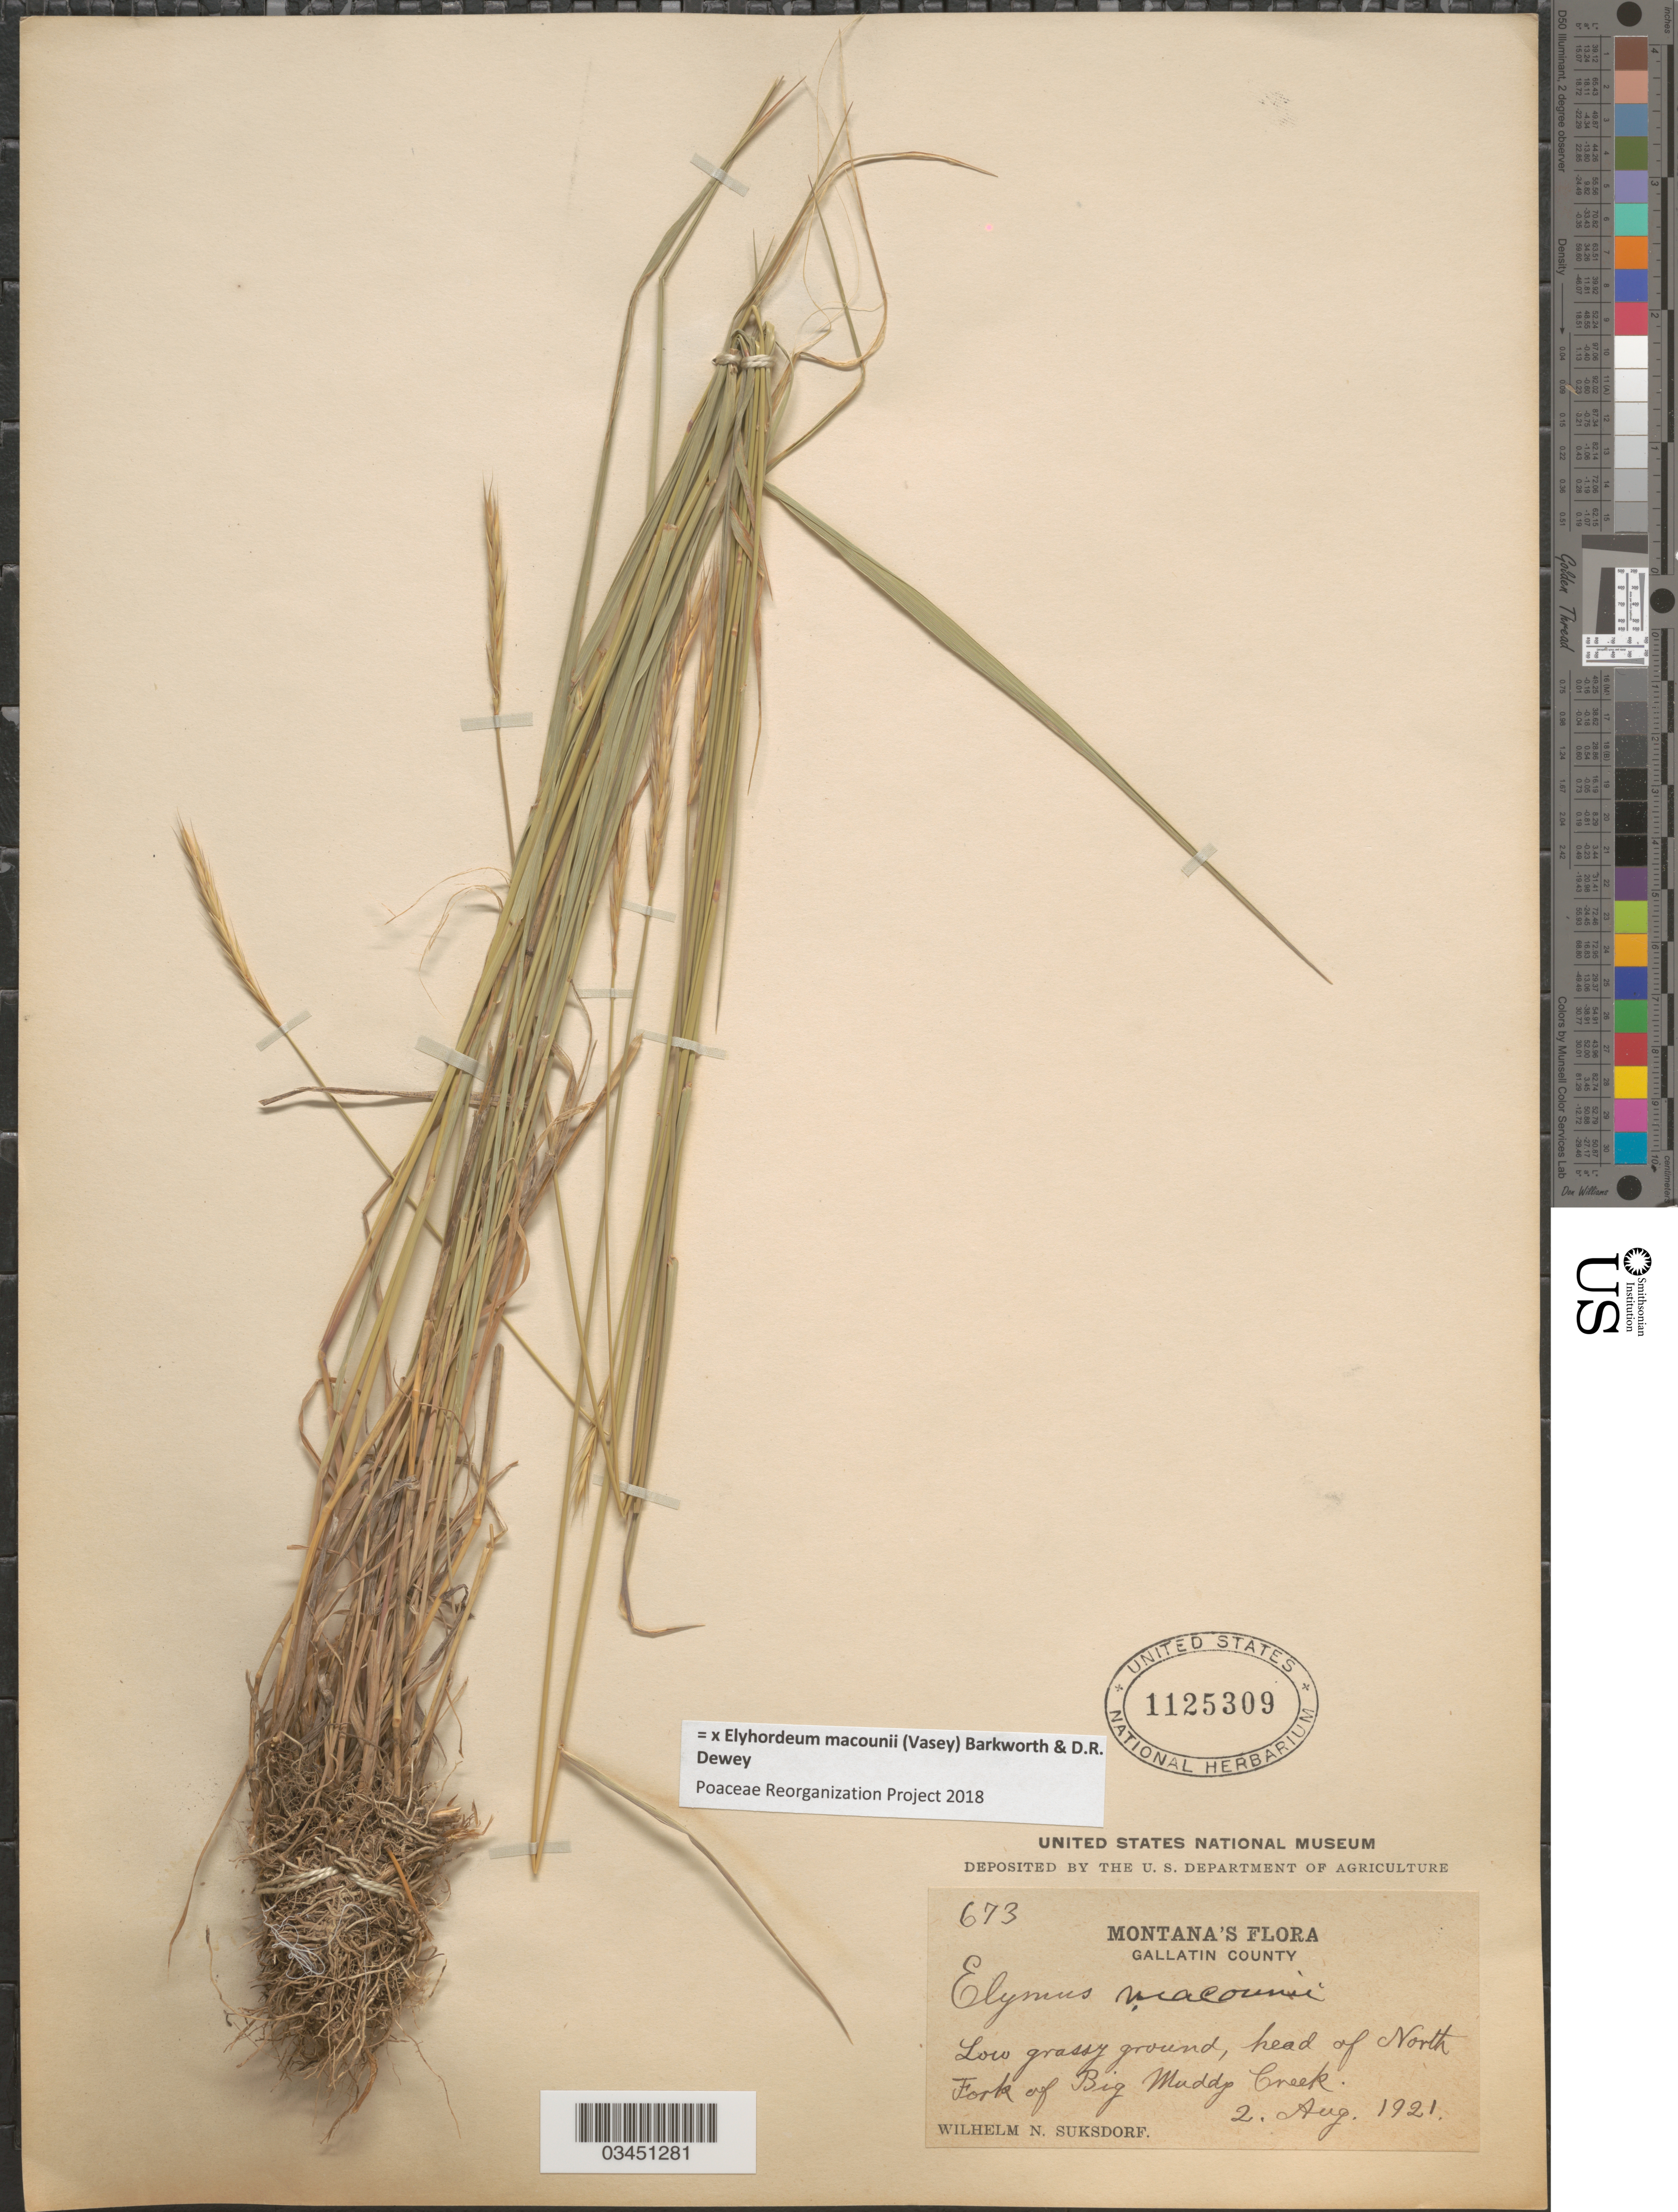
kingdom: Plantae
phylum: Tracheophyta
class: Liliopsida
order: Poales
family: Poaceae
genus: Elyhordeum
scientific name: x Elyhordeum macounii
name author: (Vasey) Barkworth & Dewey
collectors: W. N. Suksdorf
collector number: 673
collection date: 1921-08-02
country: United States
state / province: Montana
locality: Gallatin County. Low grassy ground, head of North Fork of Big Muddy Creek.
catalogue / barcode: US 1125309